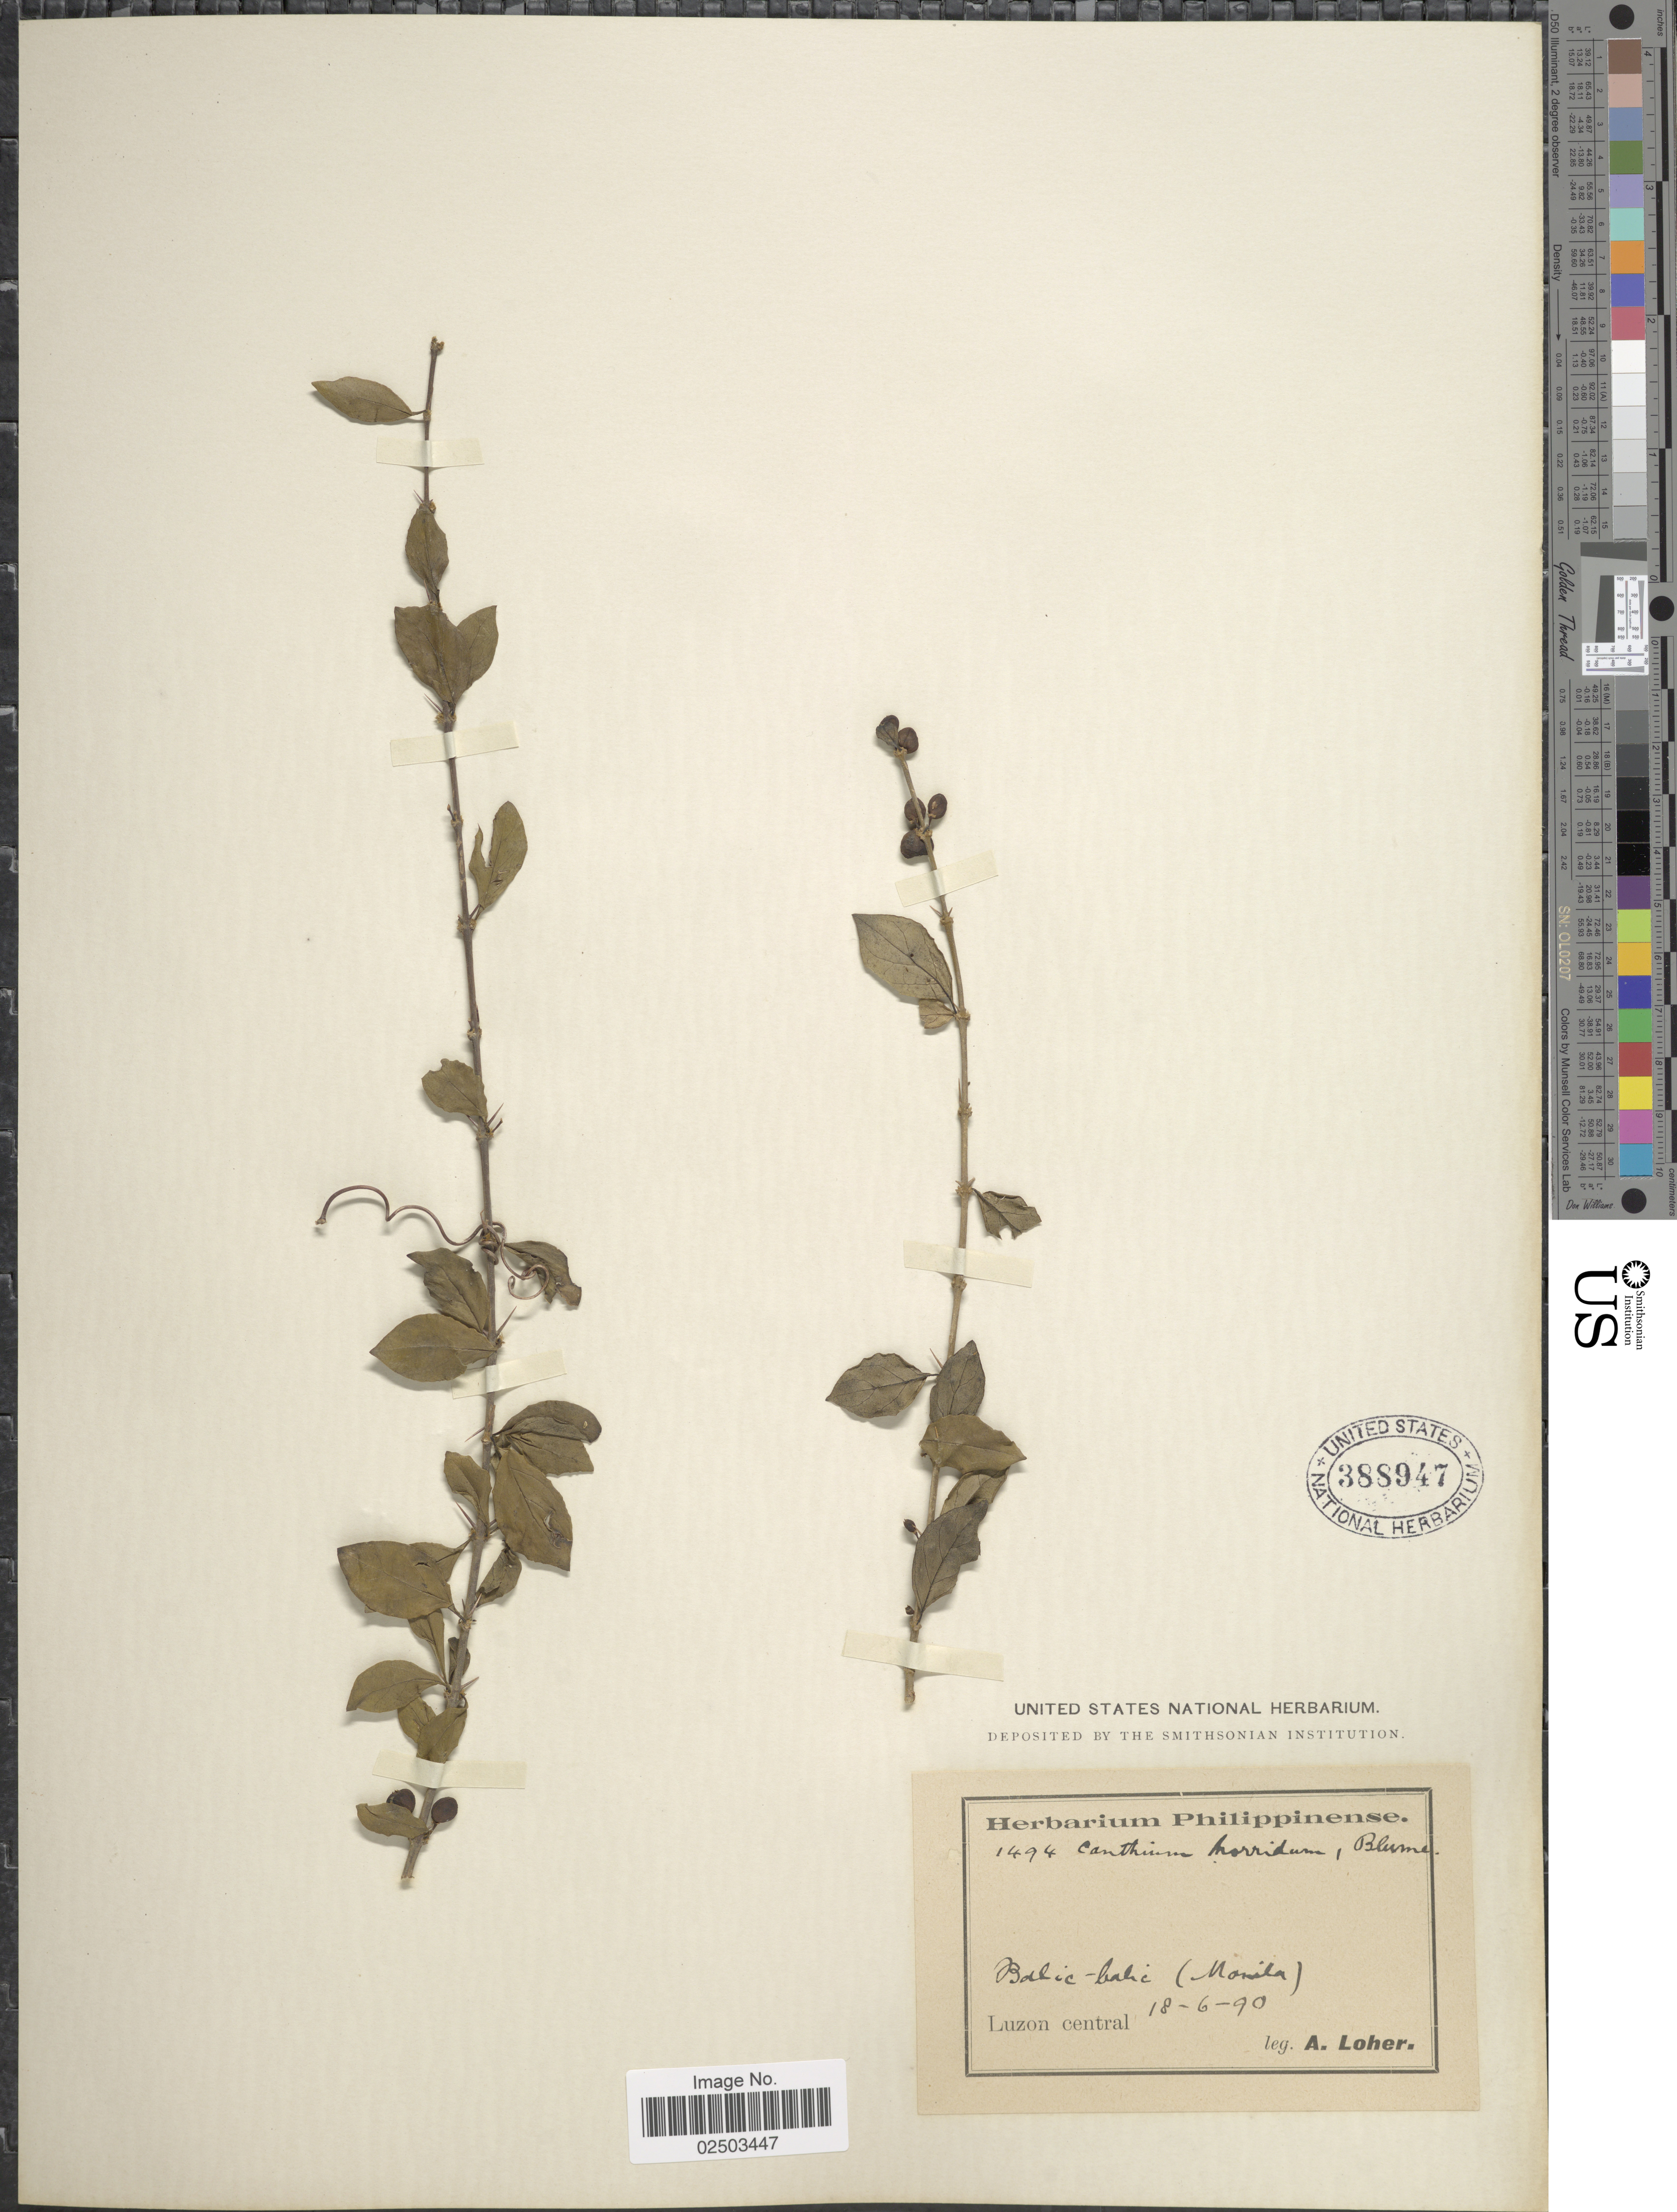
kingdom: Plantae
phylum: Tracheophyta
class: Magnoliopsida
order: Gentianales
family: Rubiaceae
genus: Canthium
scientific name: Canthium horridum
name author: Blume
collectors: A. Loher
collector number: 1494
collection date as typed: Transcribed d/m/y: 18/6/90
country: Philippines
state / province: National Capital Region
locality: Balic-baluic Manila, Luzon central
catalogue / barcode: US 388947